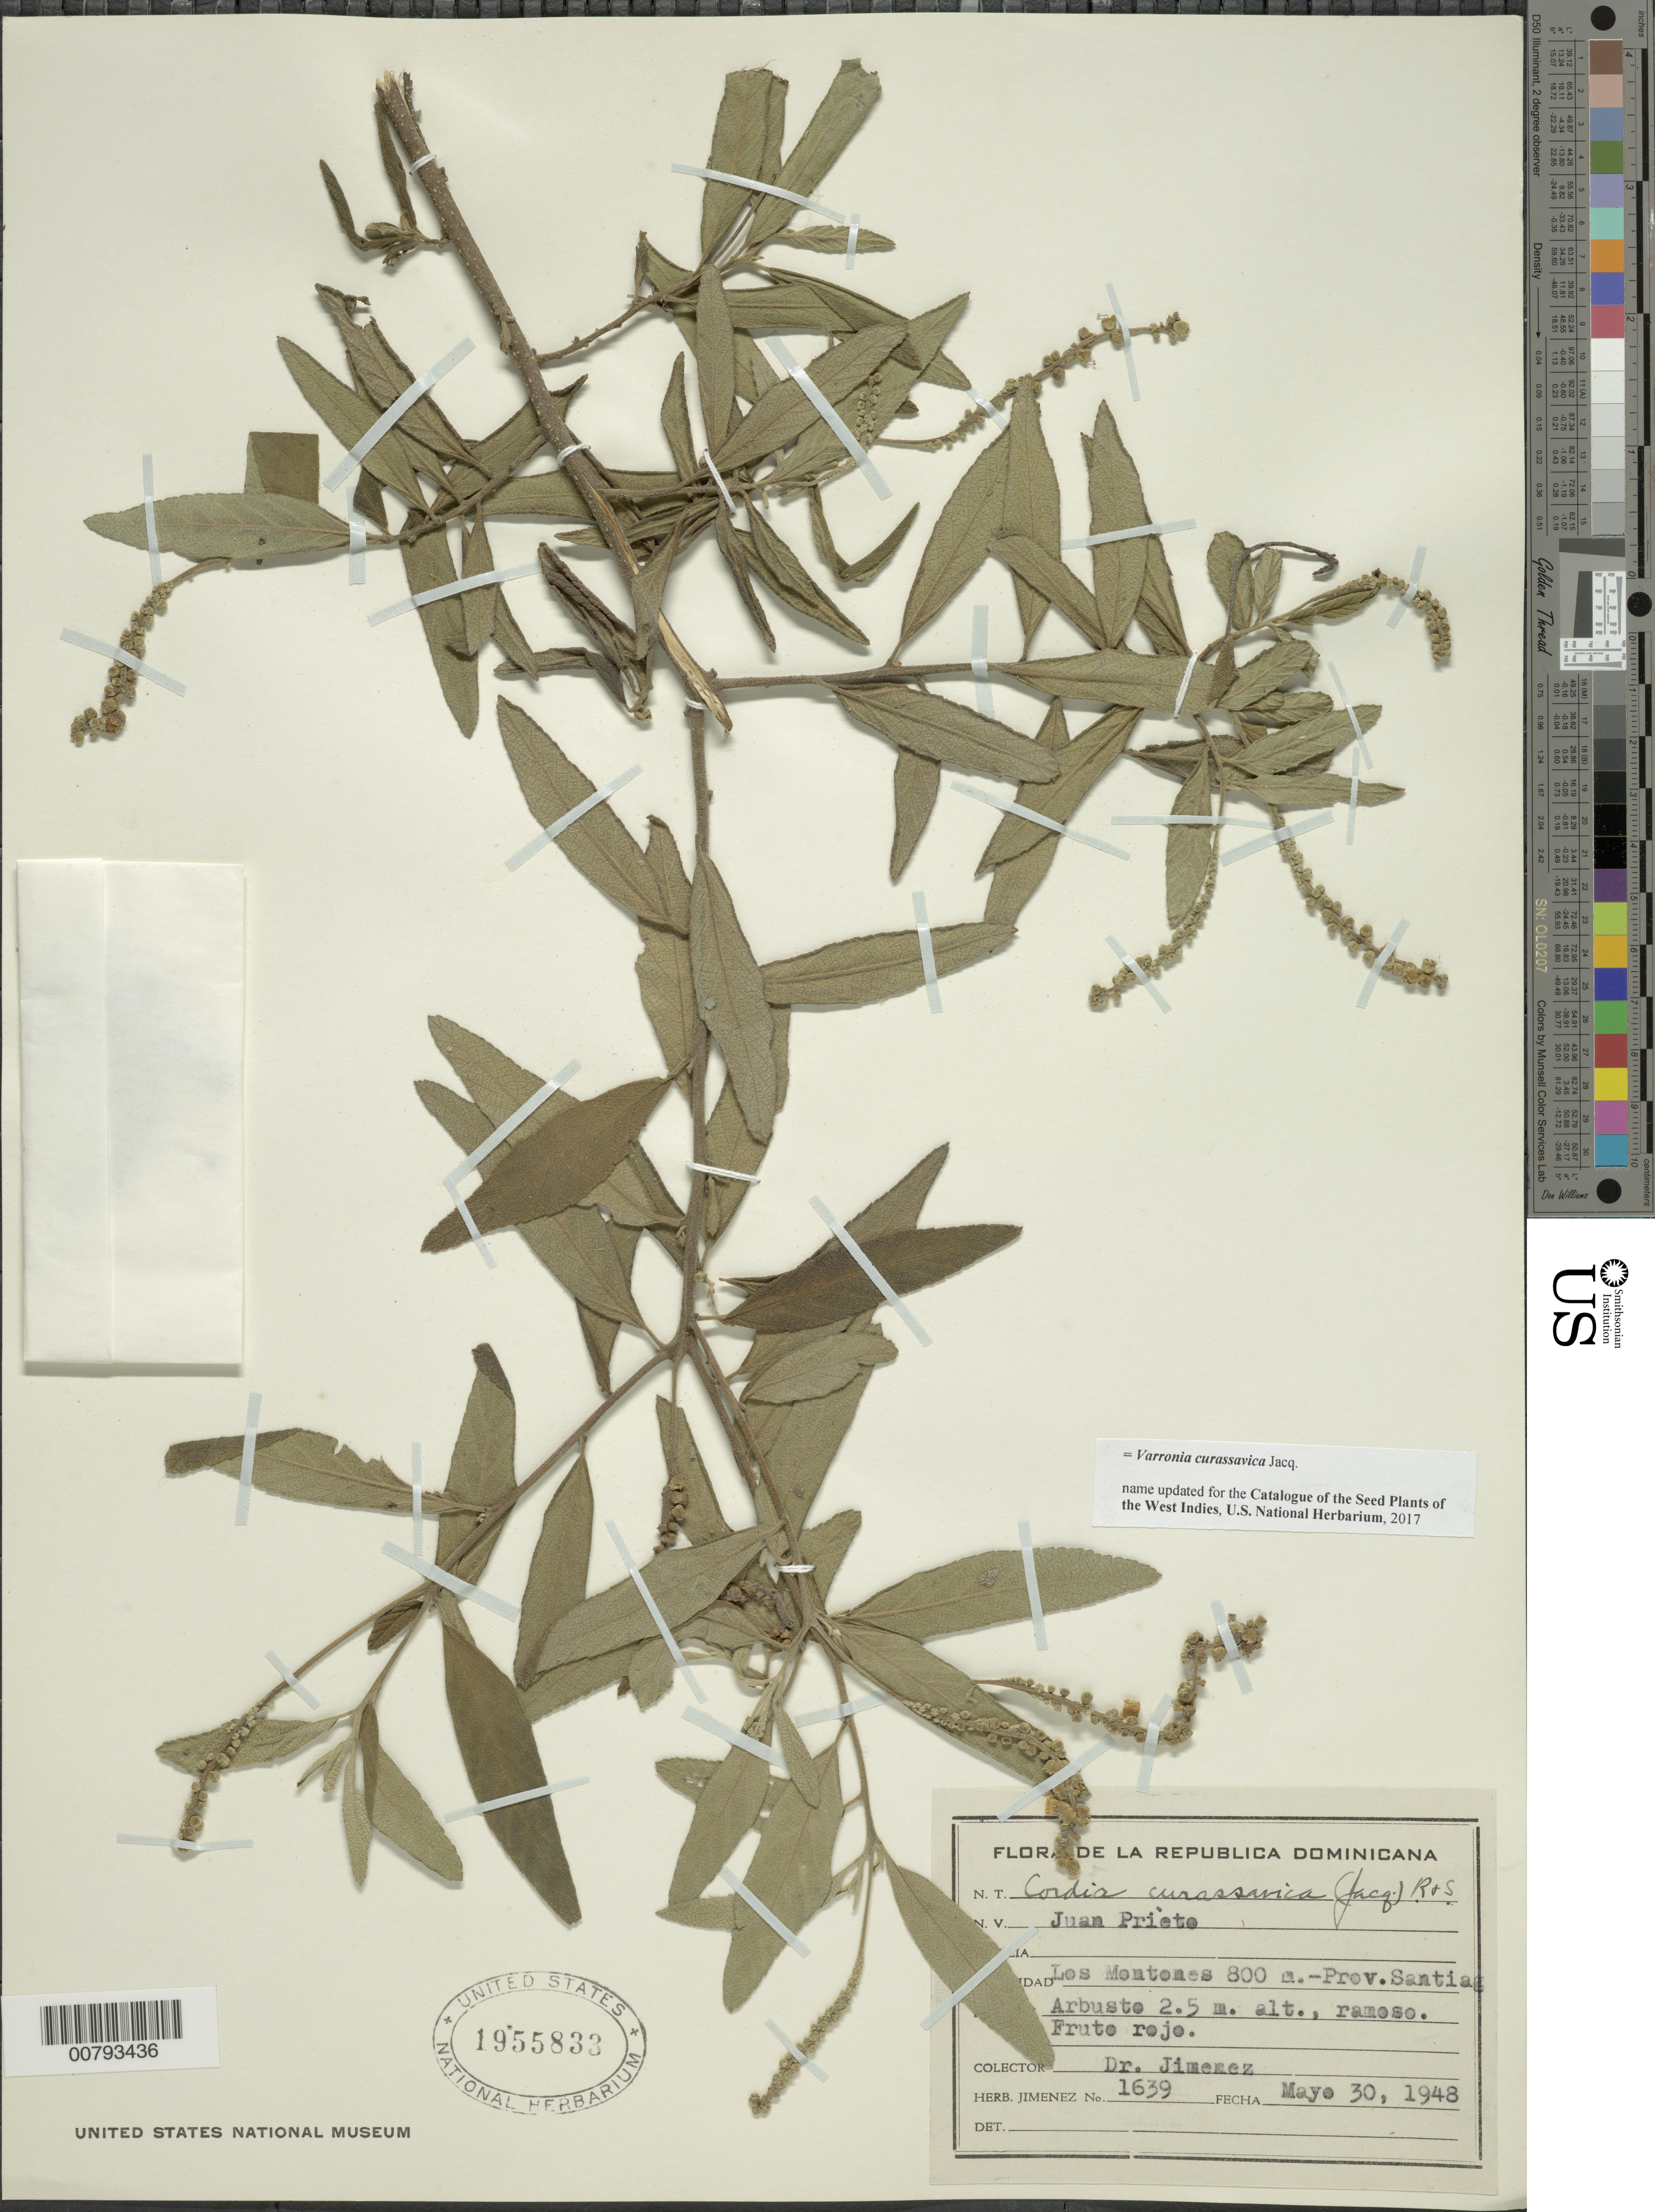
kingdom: Plantae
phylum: Tracheophyta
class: Magnoliopsida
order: Boraginales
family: Cordiaceae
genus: Varronia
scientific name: Varronia curassavica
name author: Jacq.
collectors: J. J. Jiménez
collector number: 1639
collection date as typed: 30 May 1948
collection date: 1948-05-30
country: Dominican Republic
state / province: Santiago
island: Hispaniola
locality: Los Montones.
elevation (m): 800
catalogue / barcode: US 1955833